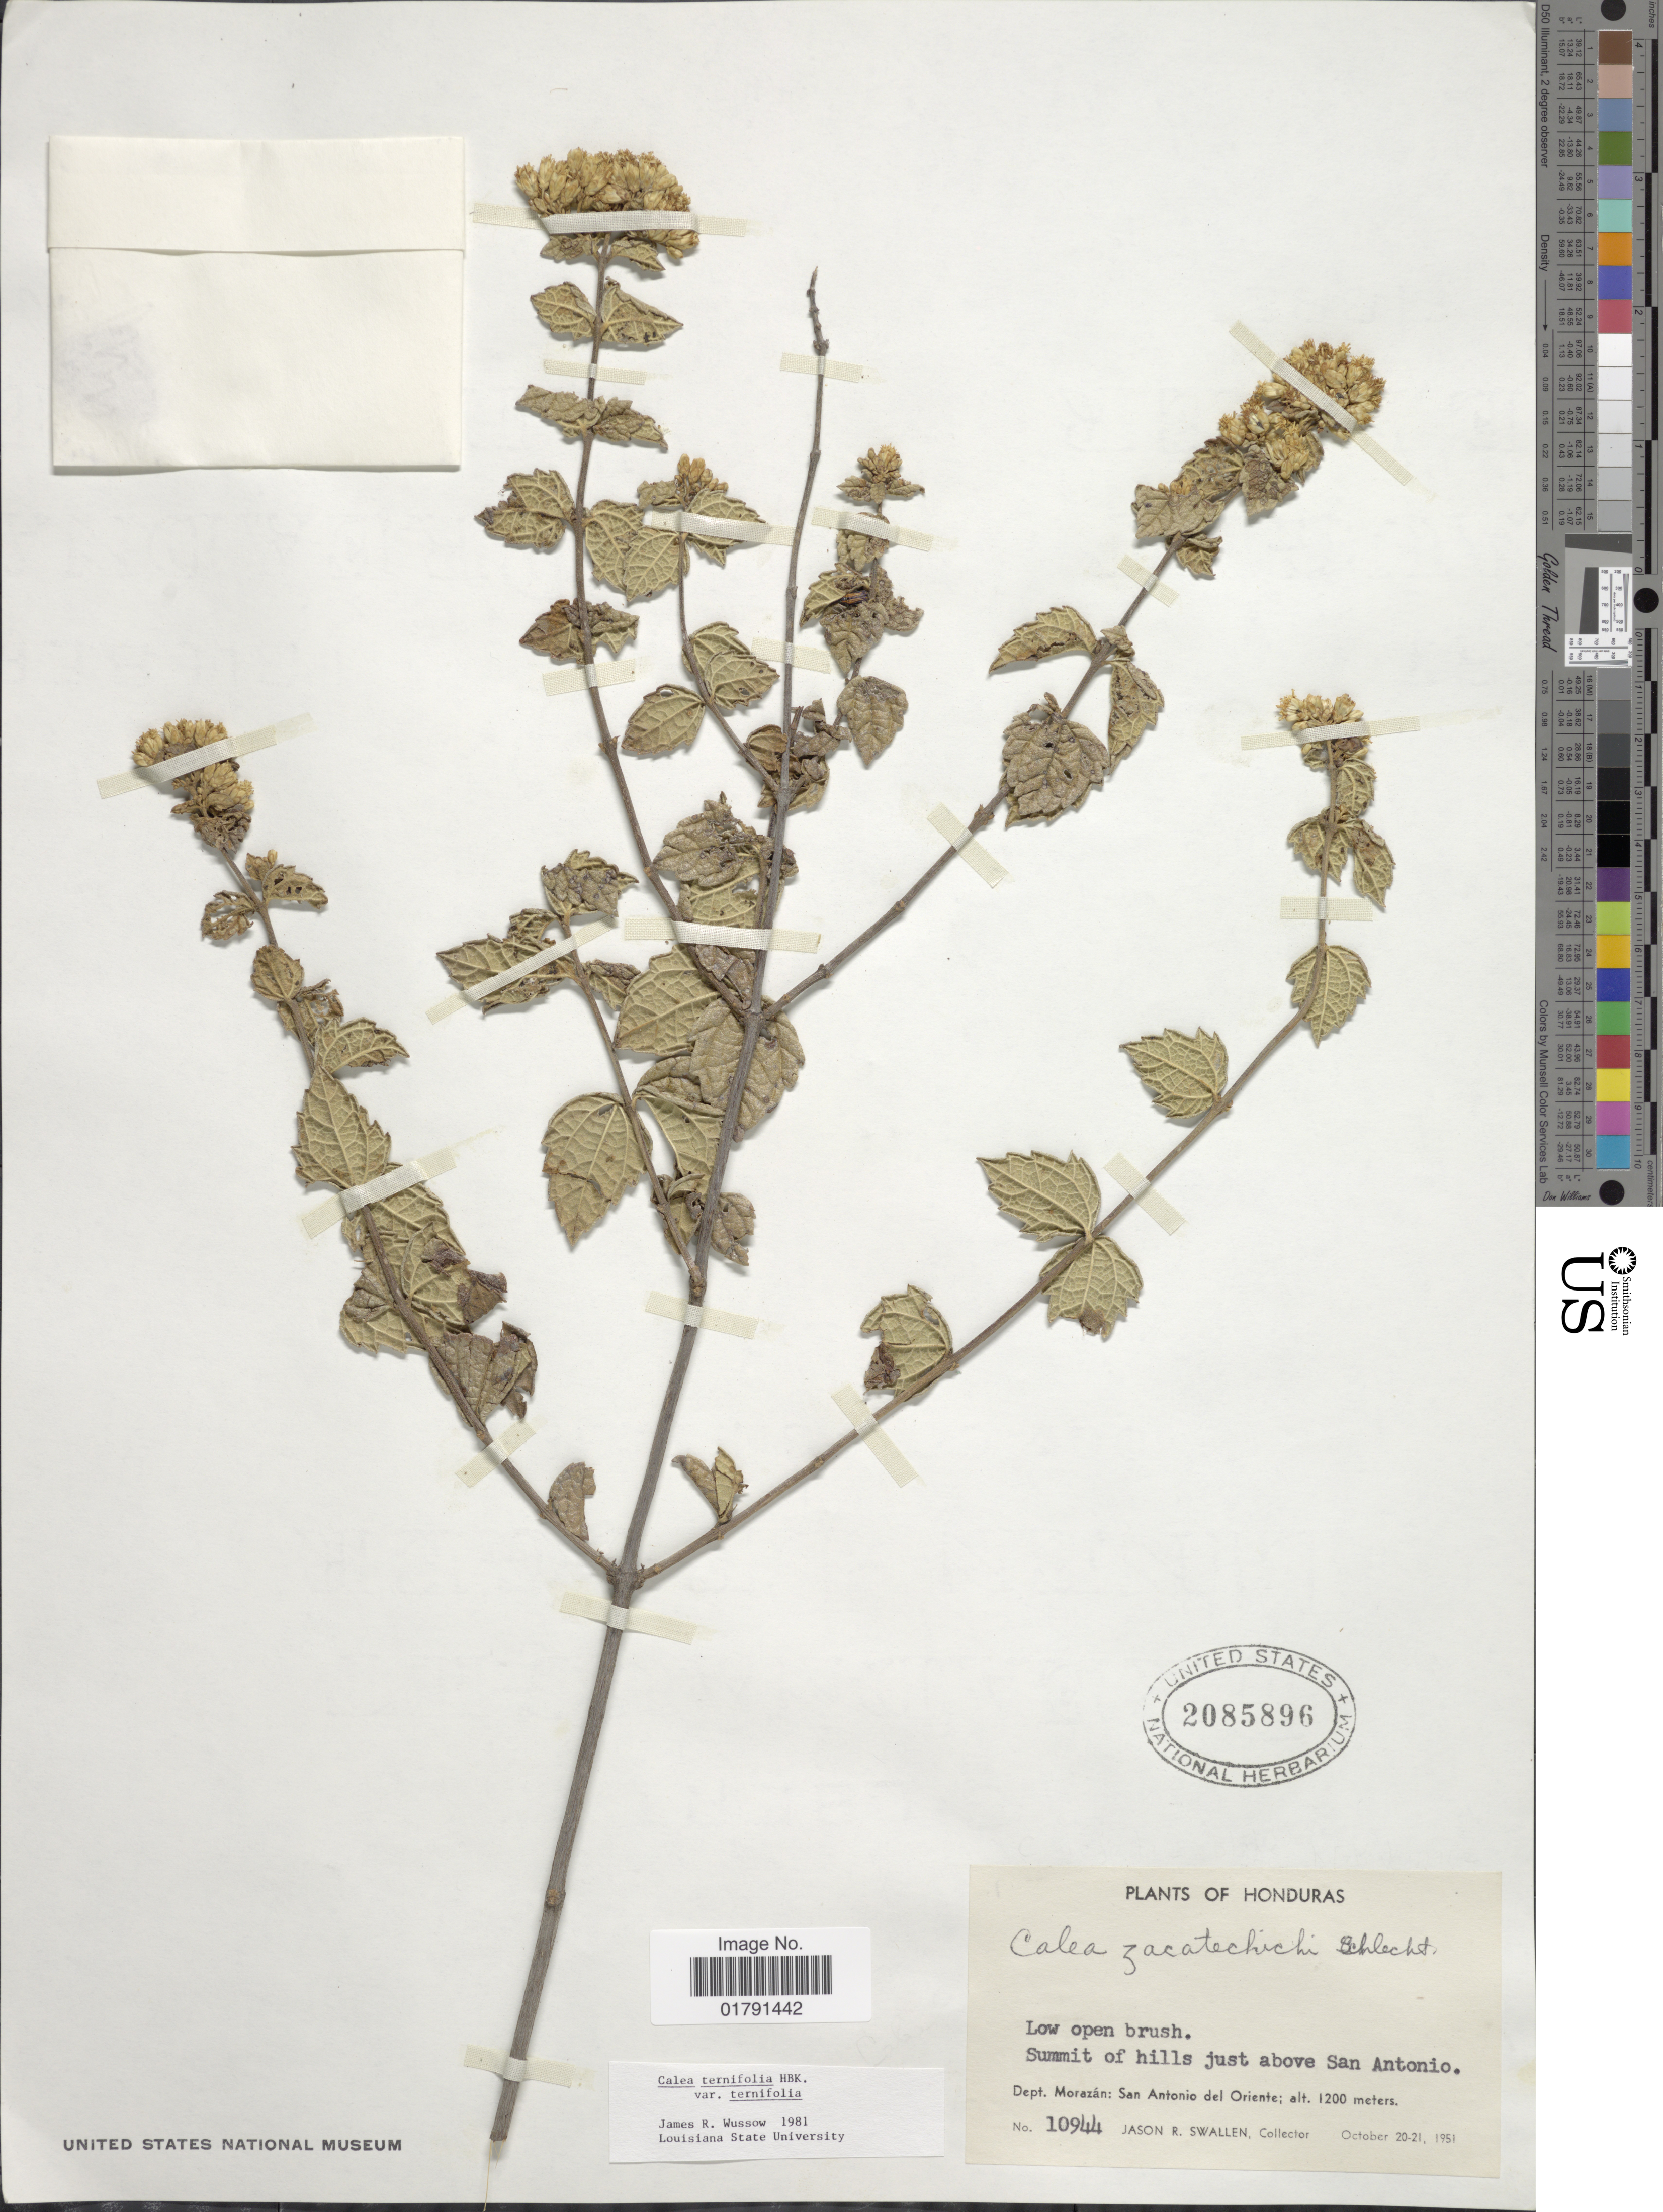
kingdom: Plantae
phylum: Tracheophyta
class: Magnoliopsida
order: Asterales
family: Asteraceae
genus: Calea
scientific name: Calea ternifolia var. ternifolia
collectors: J. R. Swallen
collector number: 10944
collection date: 1951-10-20/1951-10-21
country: Honduras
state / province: Fco. Morazán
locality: Summit of hills just above San Antoniom Dept. Morazan, San Antonio del Oriente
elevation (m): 1200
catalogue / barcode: US 2085896